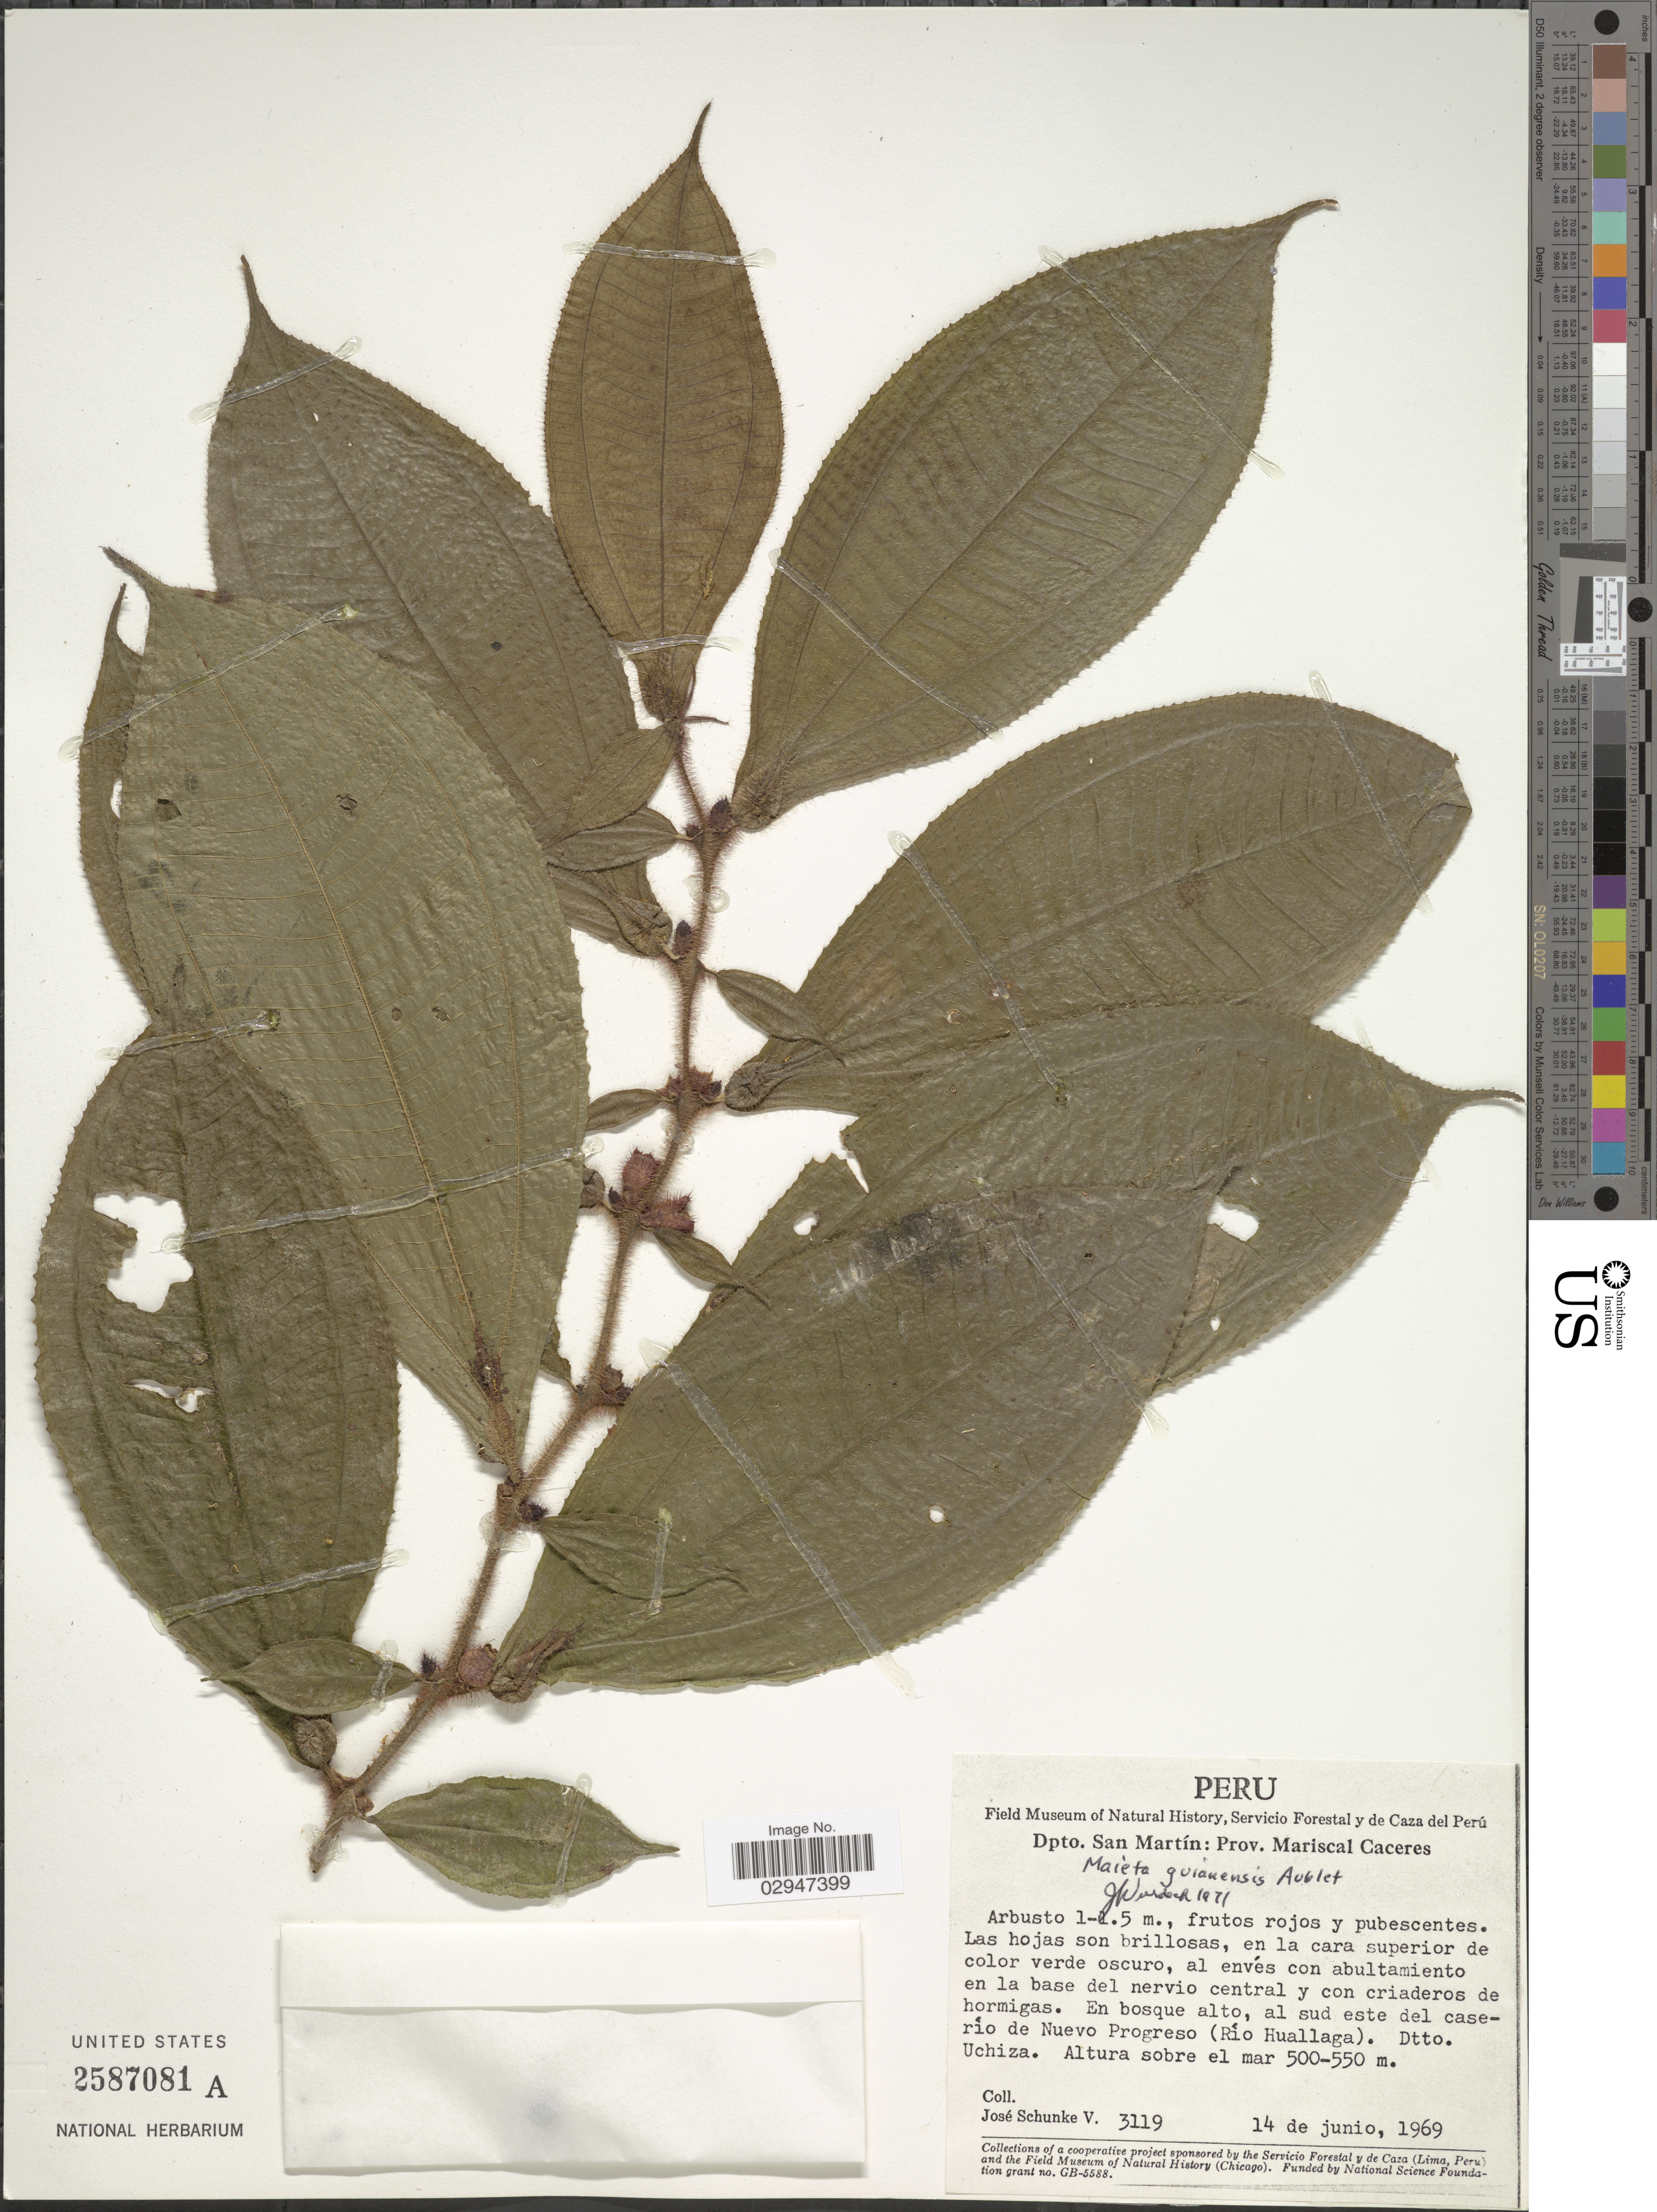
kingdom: Plantae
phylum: Tracheophyta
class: Magnoliopsida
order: Myrtales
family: Melastomataceae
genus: Maieta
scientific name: Maieta guianensis var. guianensis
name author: Aubl.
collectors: J. Schunke Vigo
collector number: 3119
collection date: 1969-06-14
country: Peru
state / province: San Martín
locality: Dpto. San Martín: Prov. Mariscal Caceres. En bosque alto, al sud este del caserío de Nuevo Progreso (Río Huallaga). Dtto. Uchiza.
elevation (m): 500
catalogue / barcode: US 2587081A